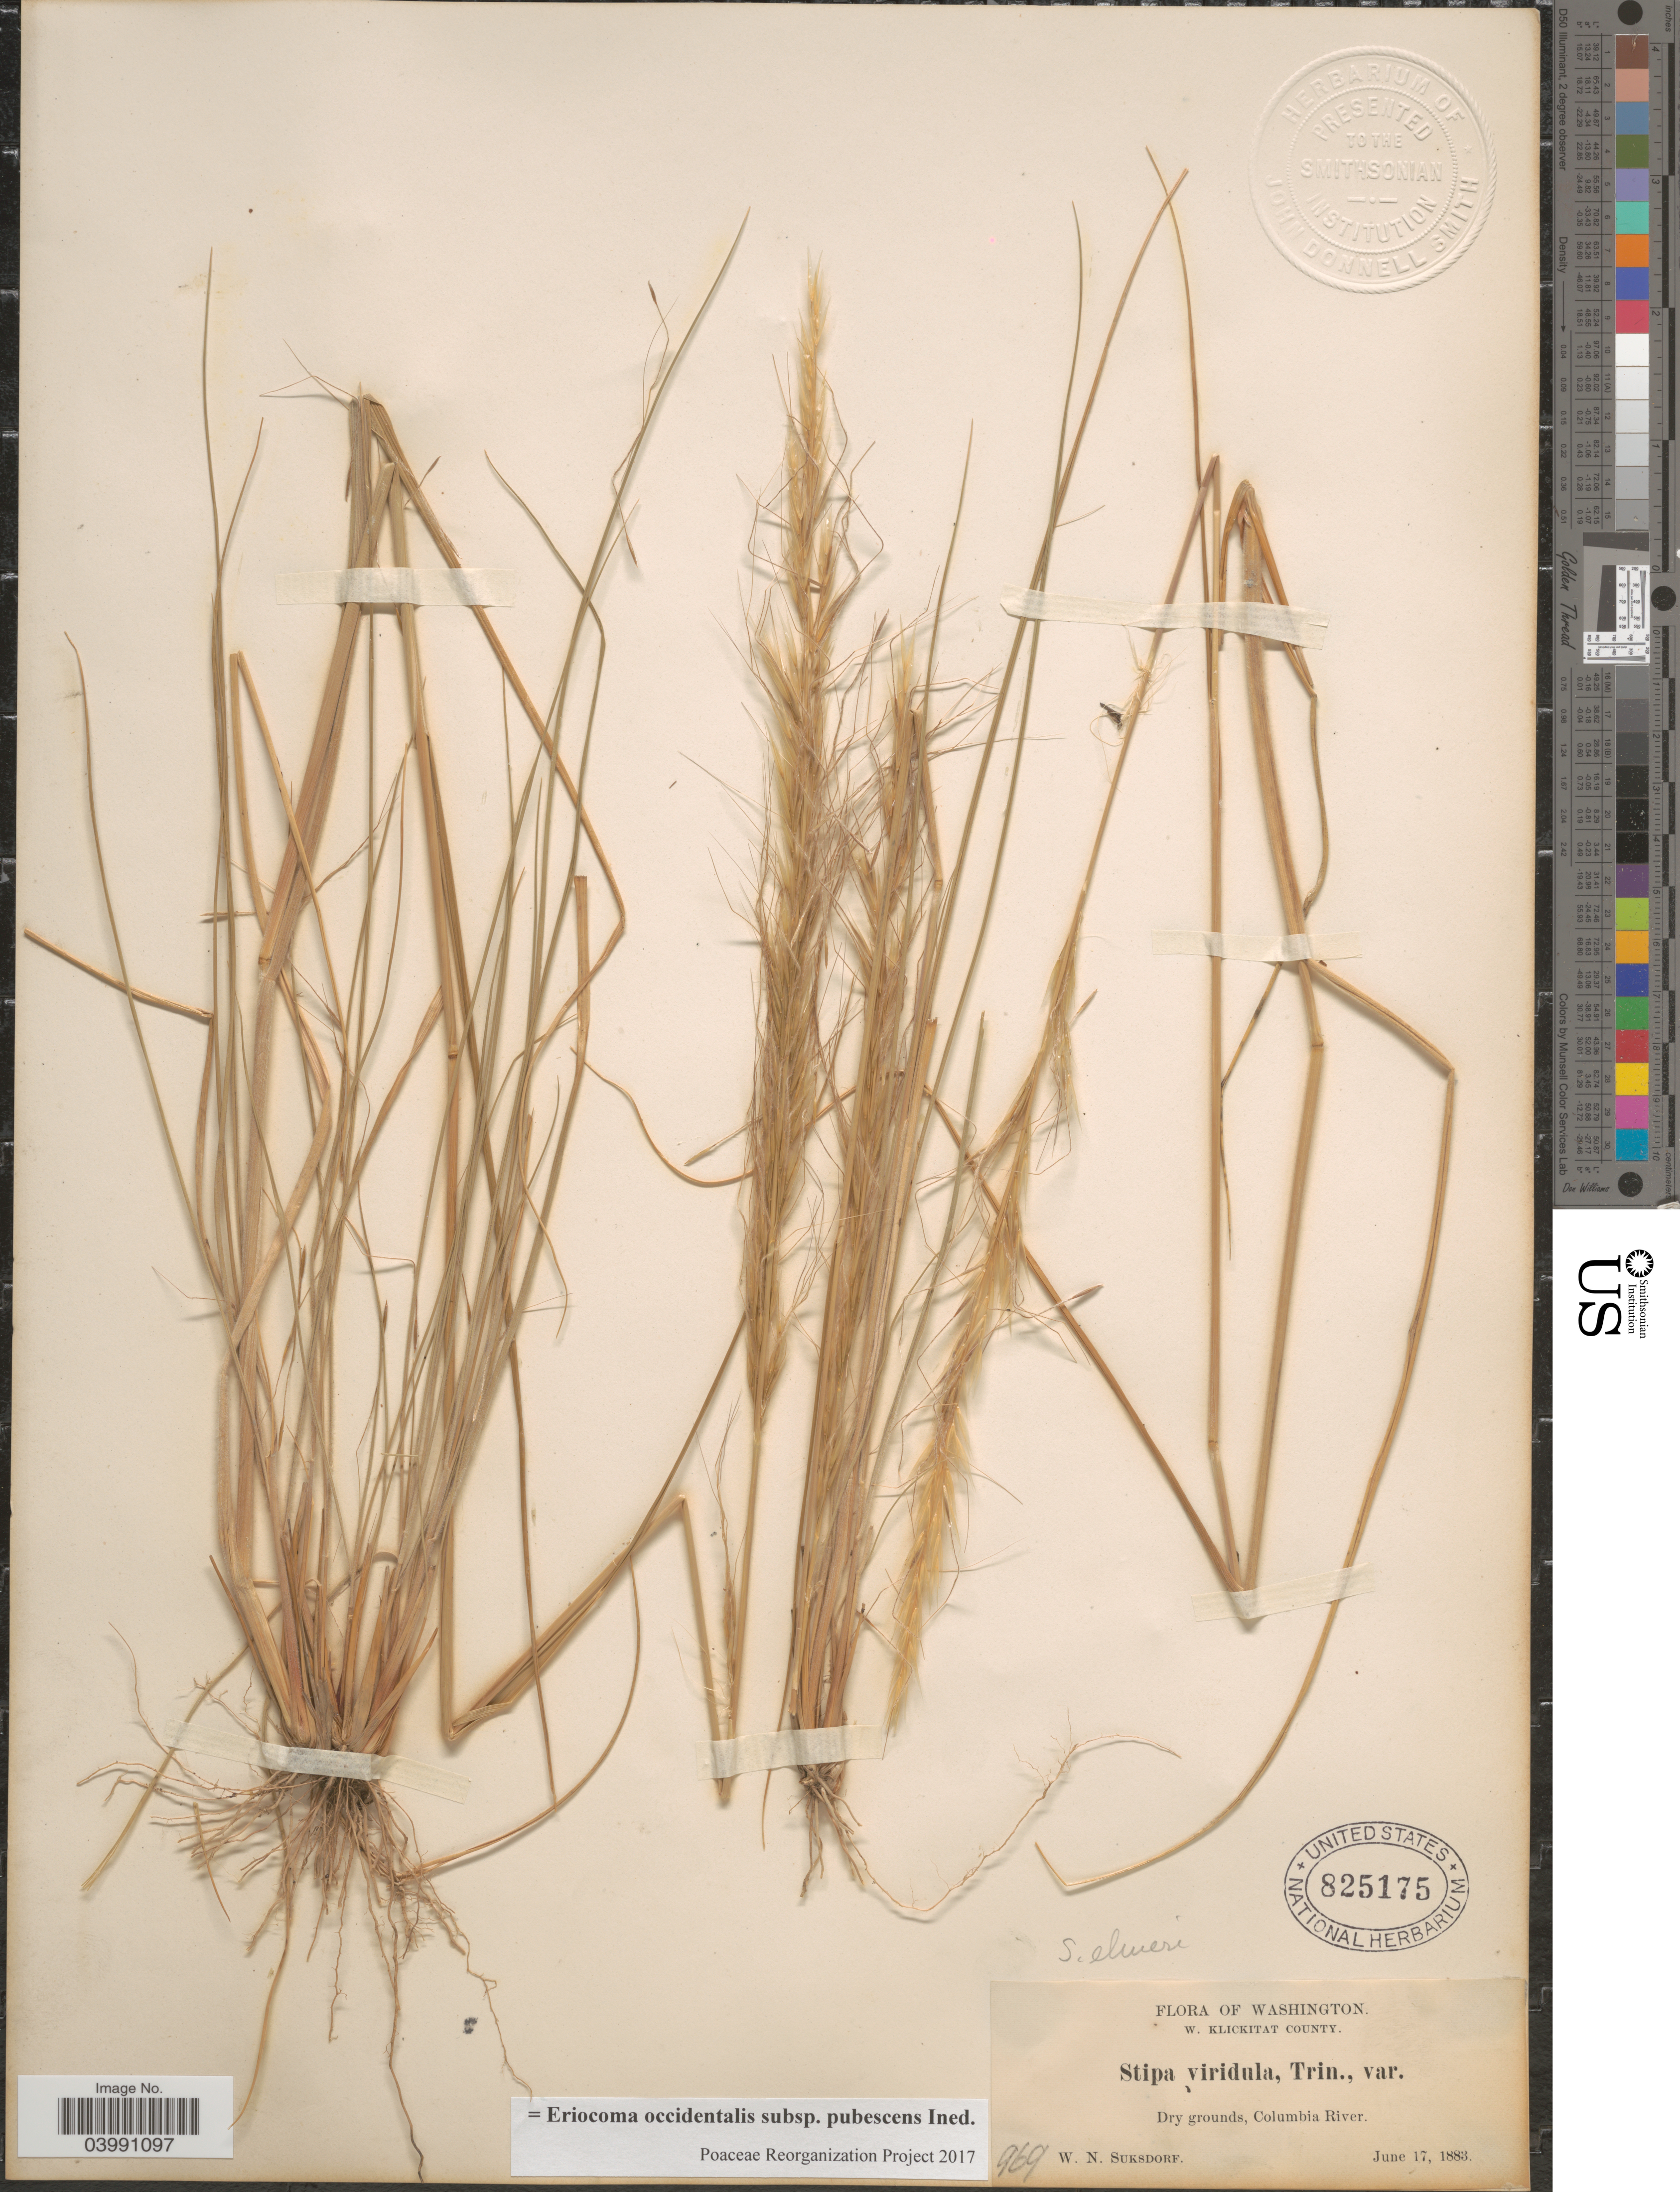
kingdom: Plantae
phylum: Tracheophyta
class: Liliopsida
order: Poales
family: Poaceae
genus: Eriocoma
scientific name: Eriocoma occidentalis subsp. pubescens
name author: (Vasey) Romasch.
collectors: W. N. Suksdorf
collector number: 969?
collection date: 1883-06-17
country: United States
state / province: Washington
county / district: Klickitat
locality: W. Klickitat County. Columbia River.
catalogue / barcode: US 825175